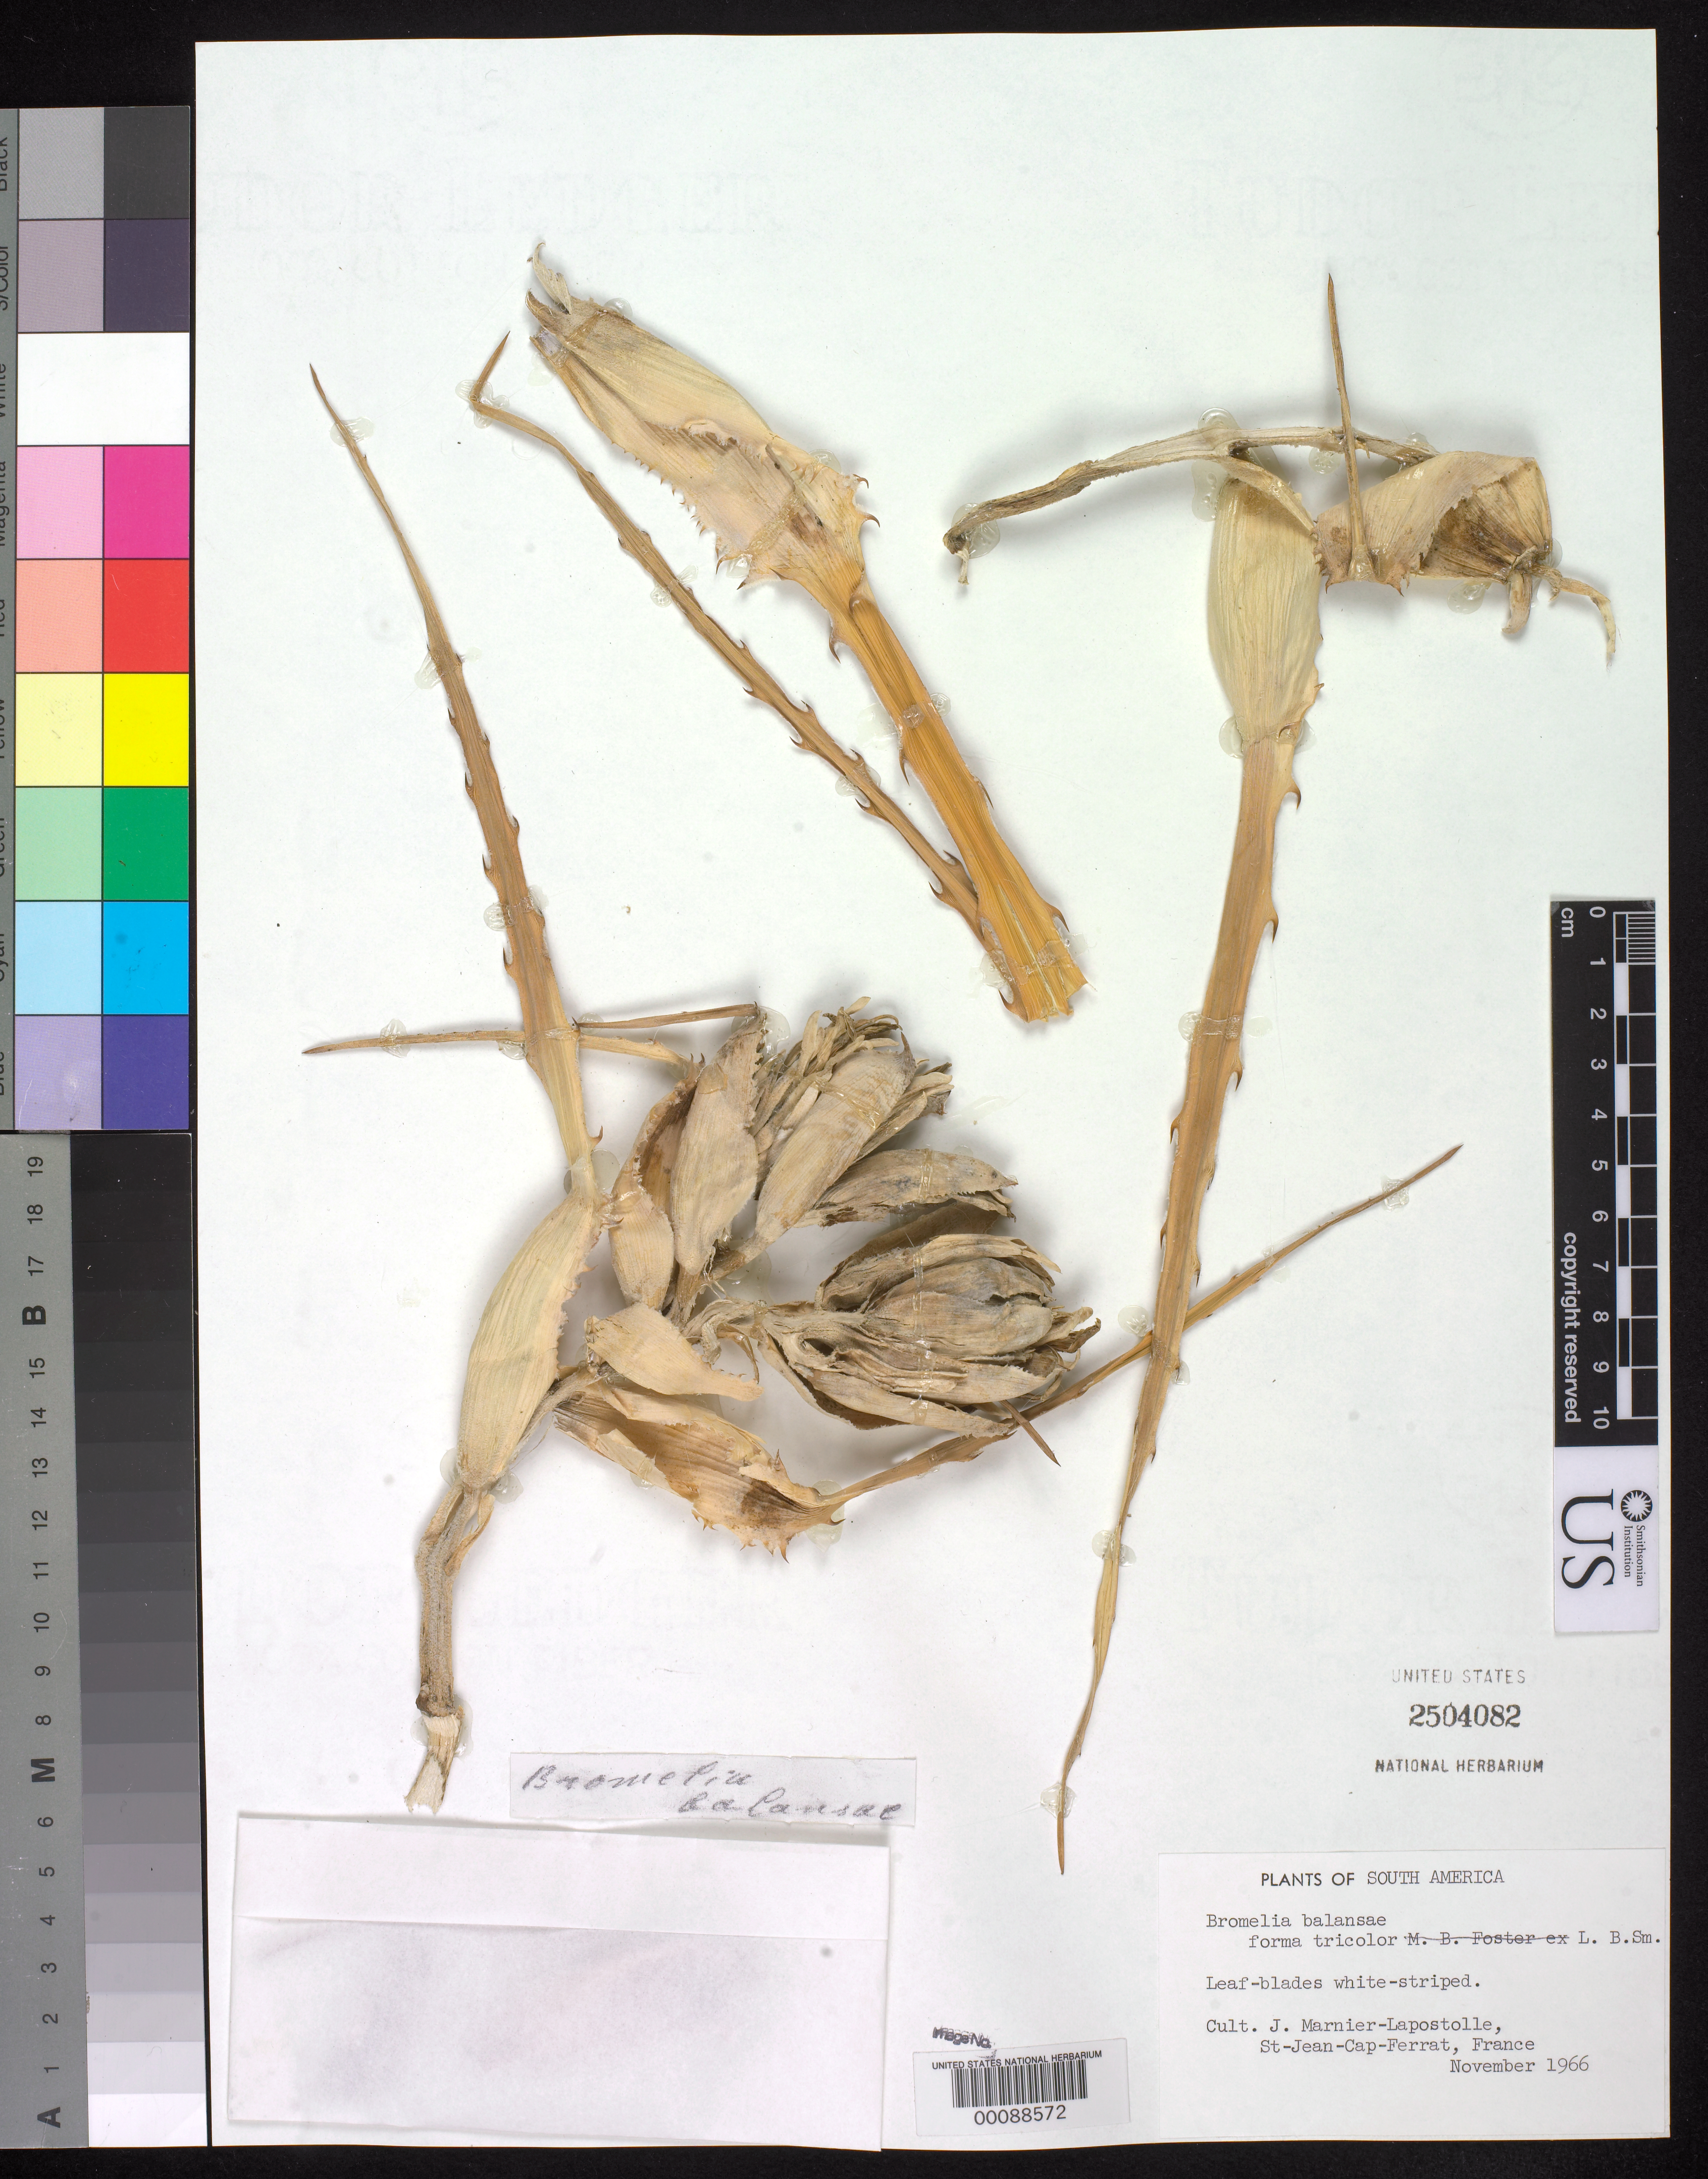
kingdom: Plantae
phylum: Tracheophyta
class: Liliopsida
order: Poales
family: Bromeliaceae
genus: Bromelia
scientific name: Bromelia balansae f. tricolor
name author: L.B. Sm.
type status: Holotype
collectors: J. Marnier-Lapostolle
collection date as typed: Nov 1966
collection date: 1966-11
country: France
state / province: Provence-Alpes-Côte d'Azur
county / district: Alpes-Maritimes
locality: Saint-Jean-Cap-Ferrat.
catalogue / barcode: US 2504082